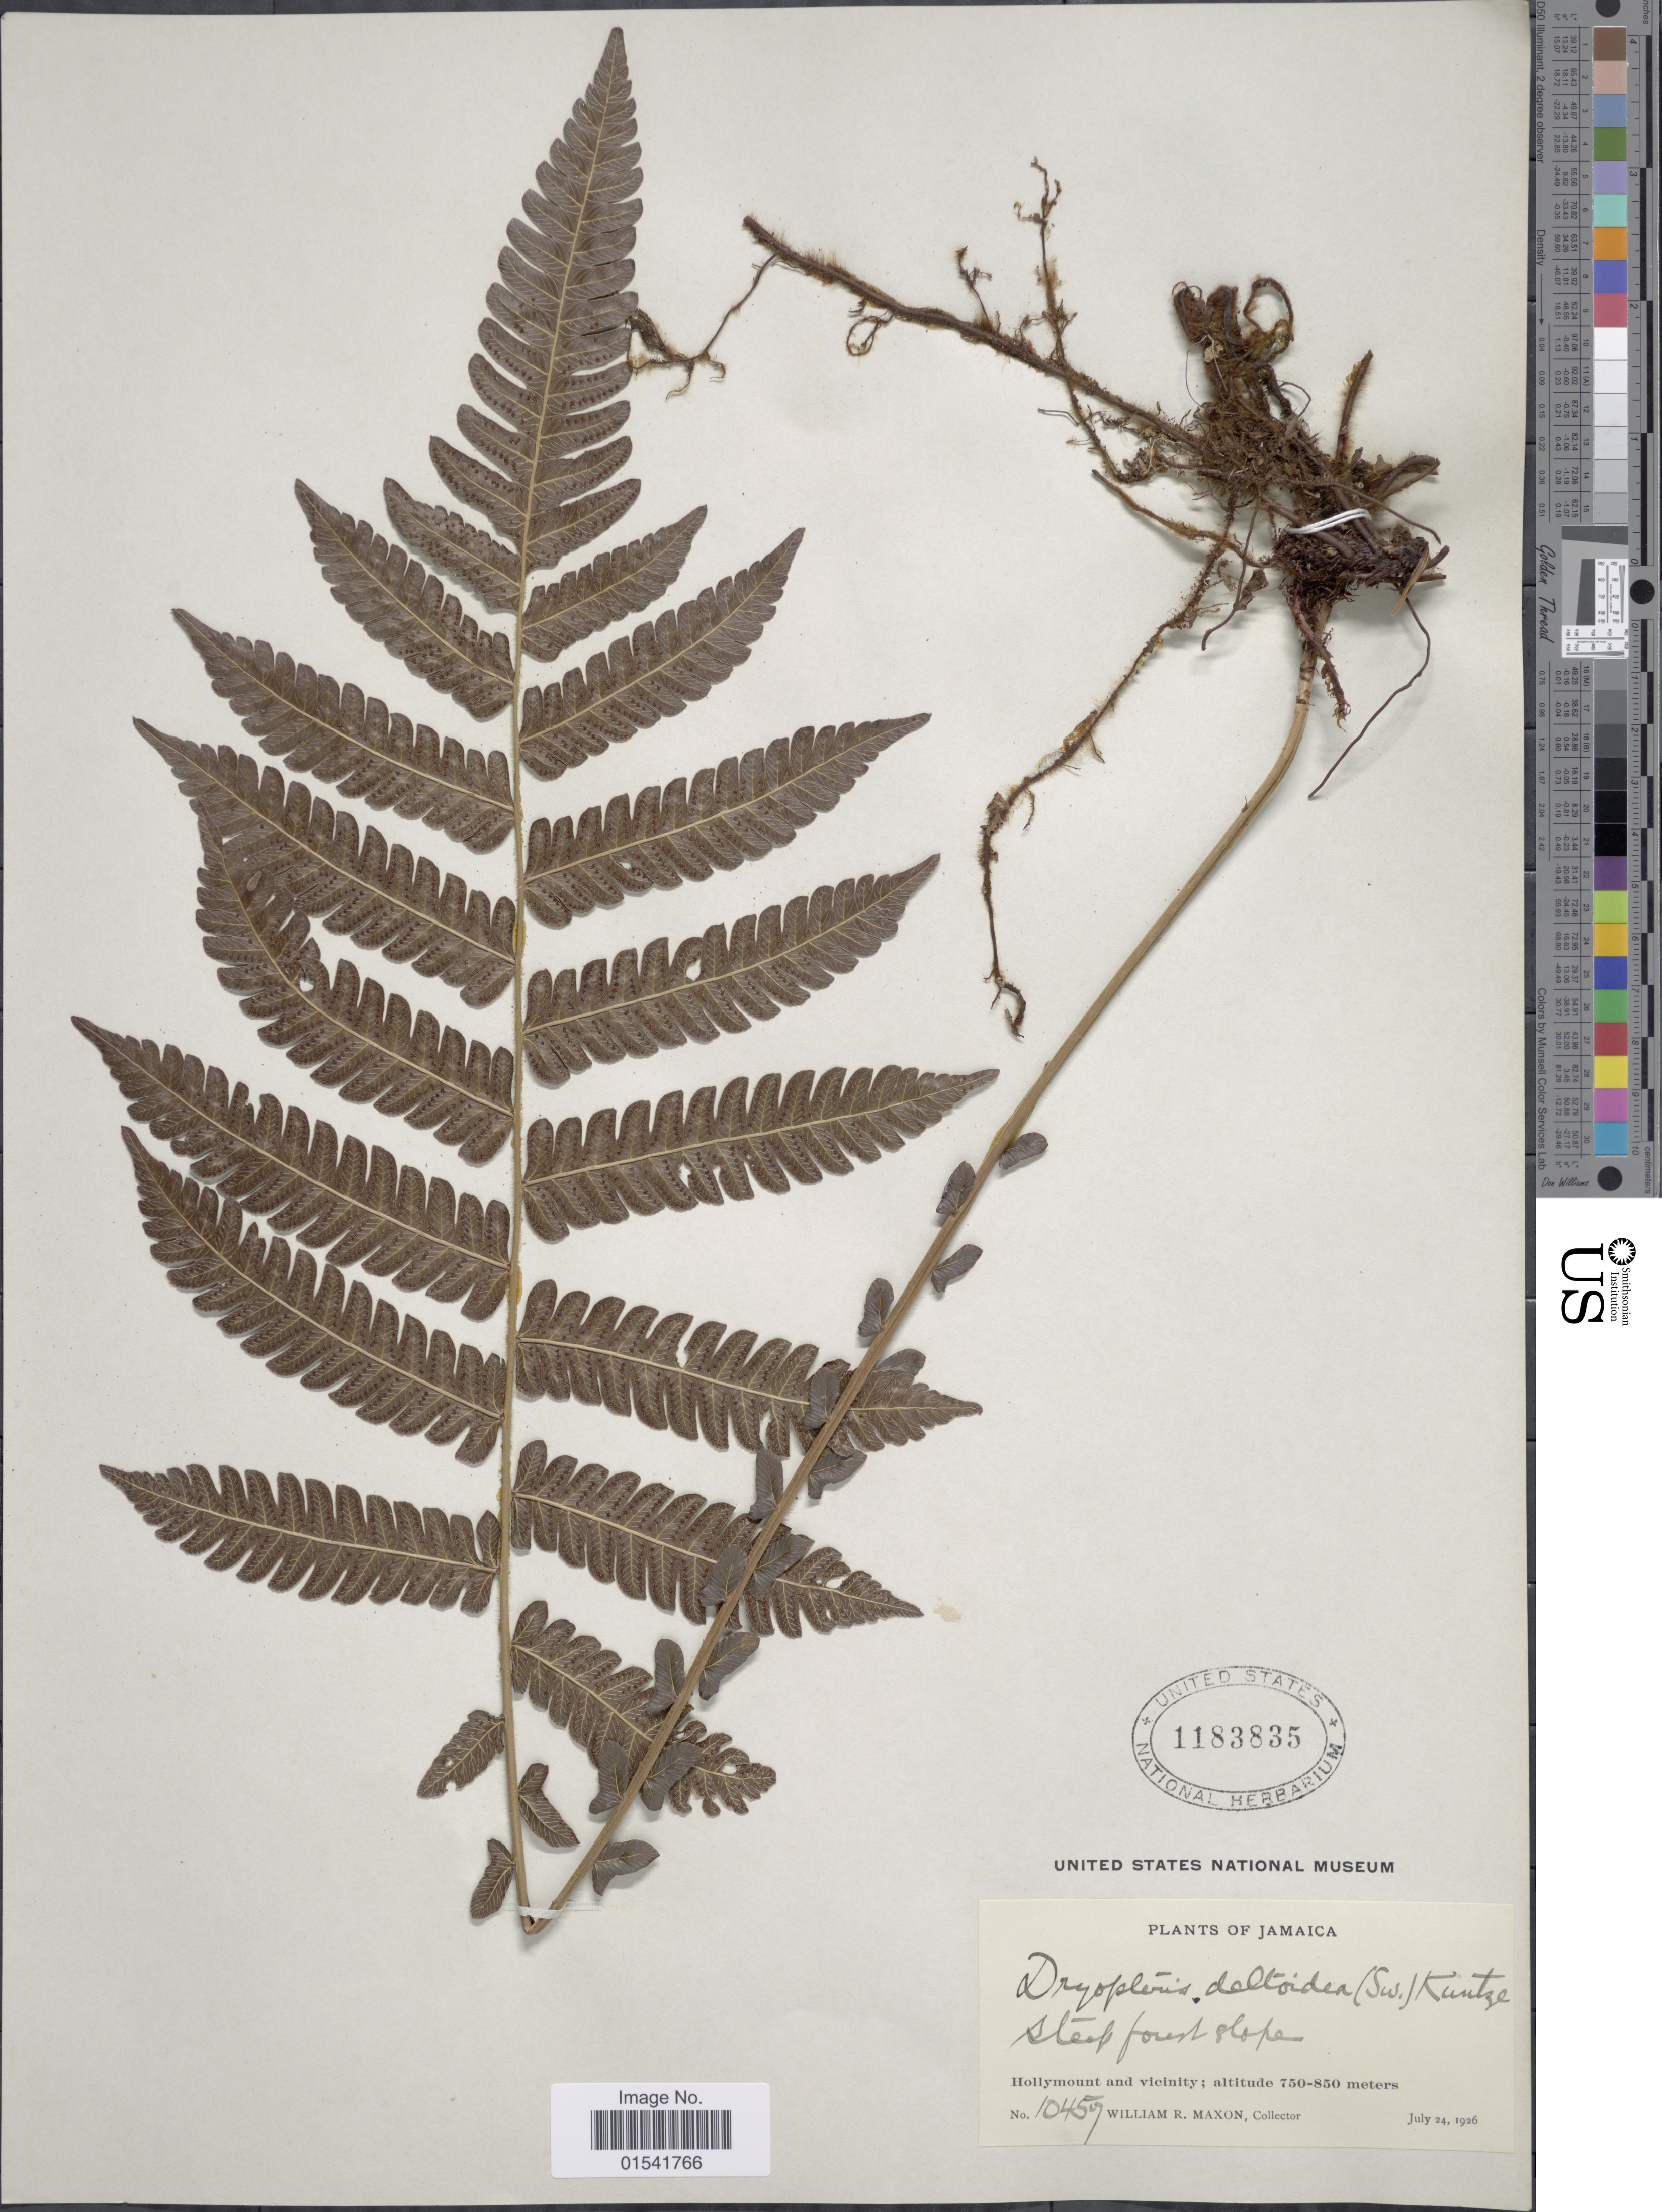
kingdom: Plantae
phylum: Tracheophyta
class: Polypodiopsida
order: Polypodiales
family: Thelypteridaceae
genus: Steiropteris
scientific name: Steiropteris deltoidea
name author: (Sw.) Pic. Serm.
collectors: W. R. Maxon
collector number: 10457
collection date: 1926-07-24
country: Jamaica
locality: Hollymount and vicinity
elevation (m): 750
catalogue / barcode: US 1183835